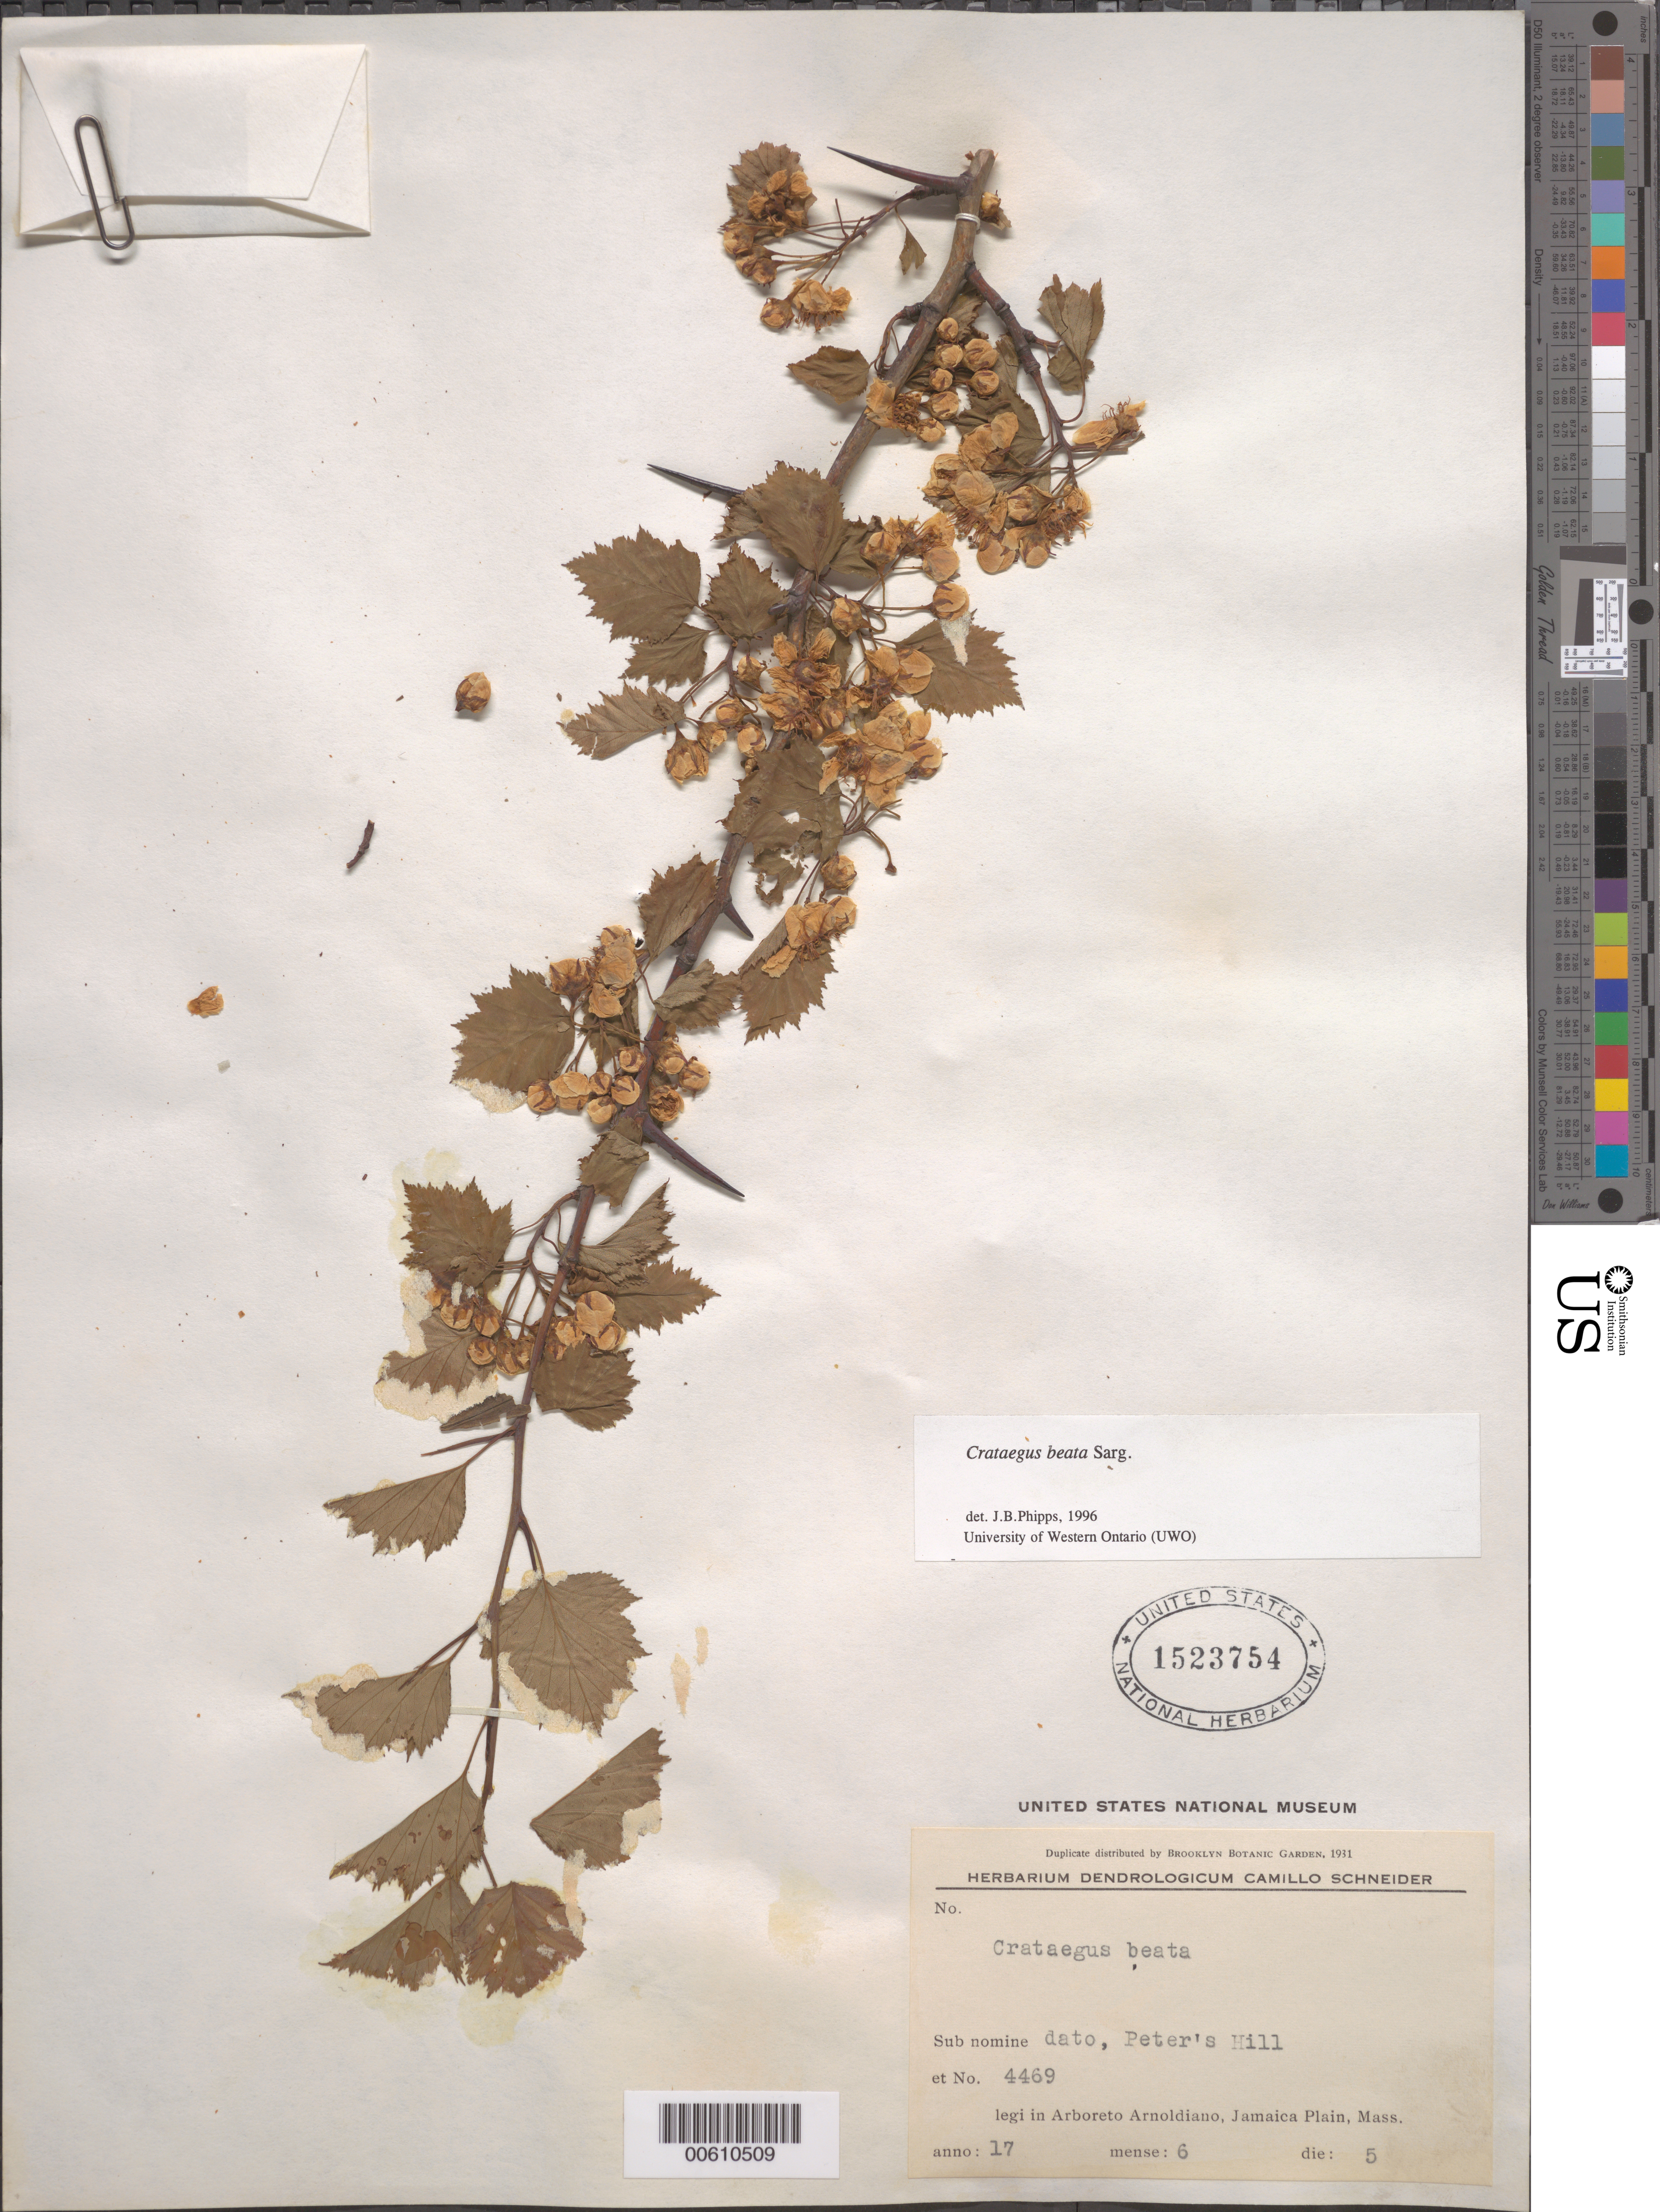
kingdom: Plantae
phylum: Tracheophyta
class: Magnoliopsida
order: Rosales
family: Rosaceae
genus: Crataegus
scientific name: Crataegus beata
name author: Sarg.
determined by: Phipps, James B., (UWO), University of Western Ontario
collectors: ex herb. Dendrologicum C. Schneider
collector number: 4469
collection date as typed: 05 Jun 1917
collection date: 1917-06-05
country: United States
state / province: Massachusetts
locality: Sub nomine dato, Peter's Hill. Legi in Arboreto Arnoldiano, /jamaica Plains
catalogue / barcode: US 1523754